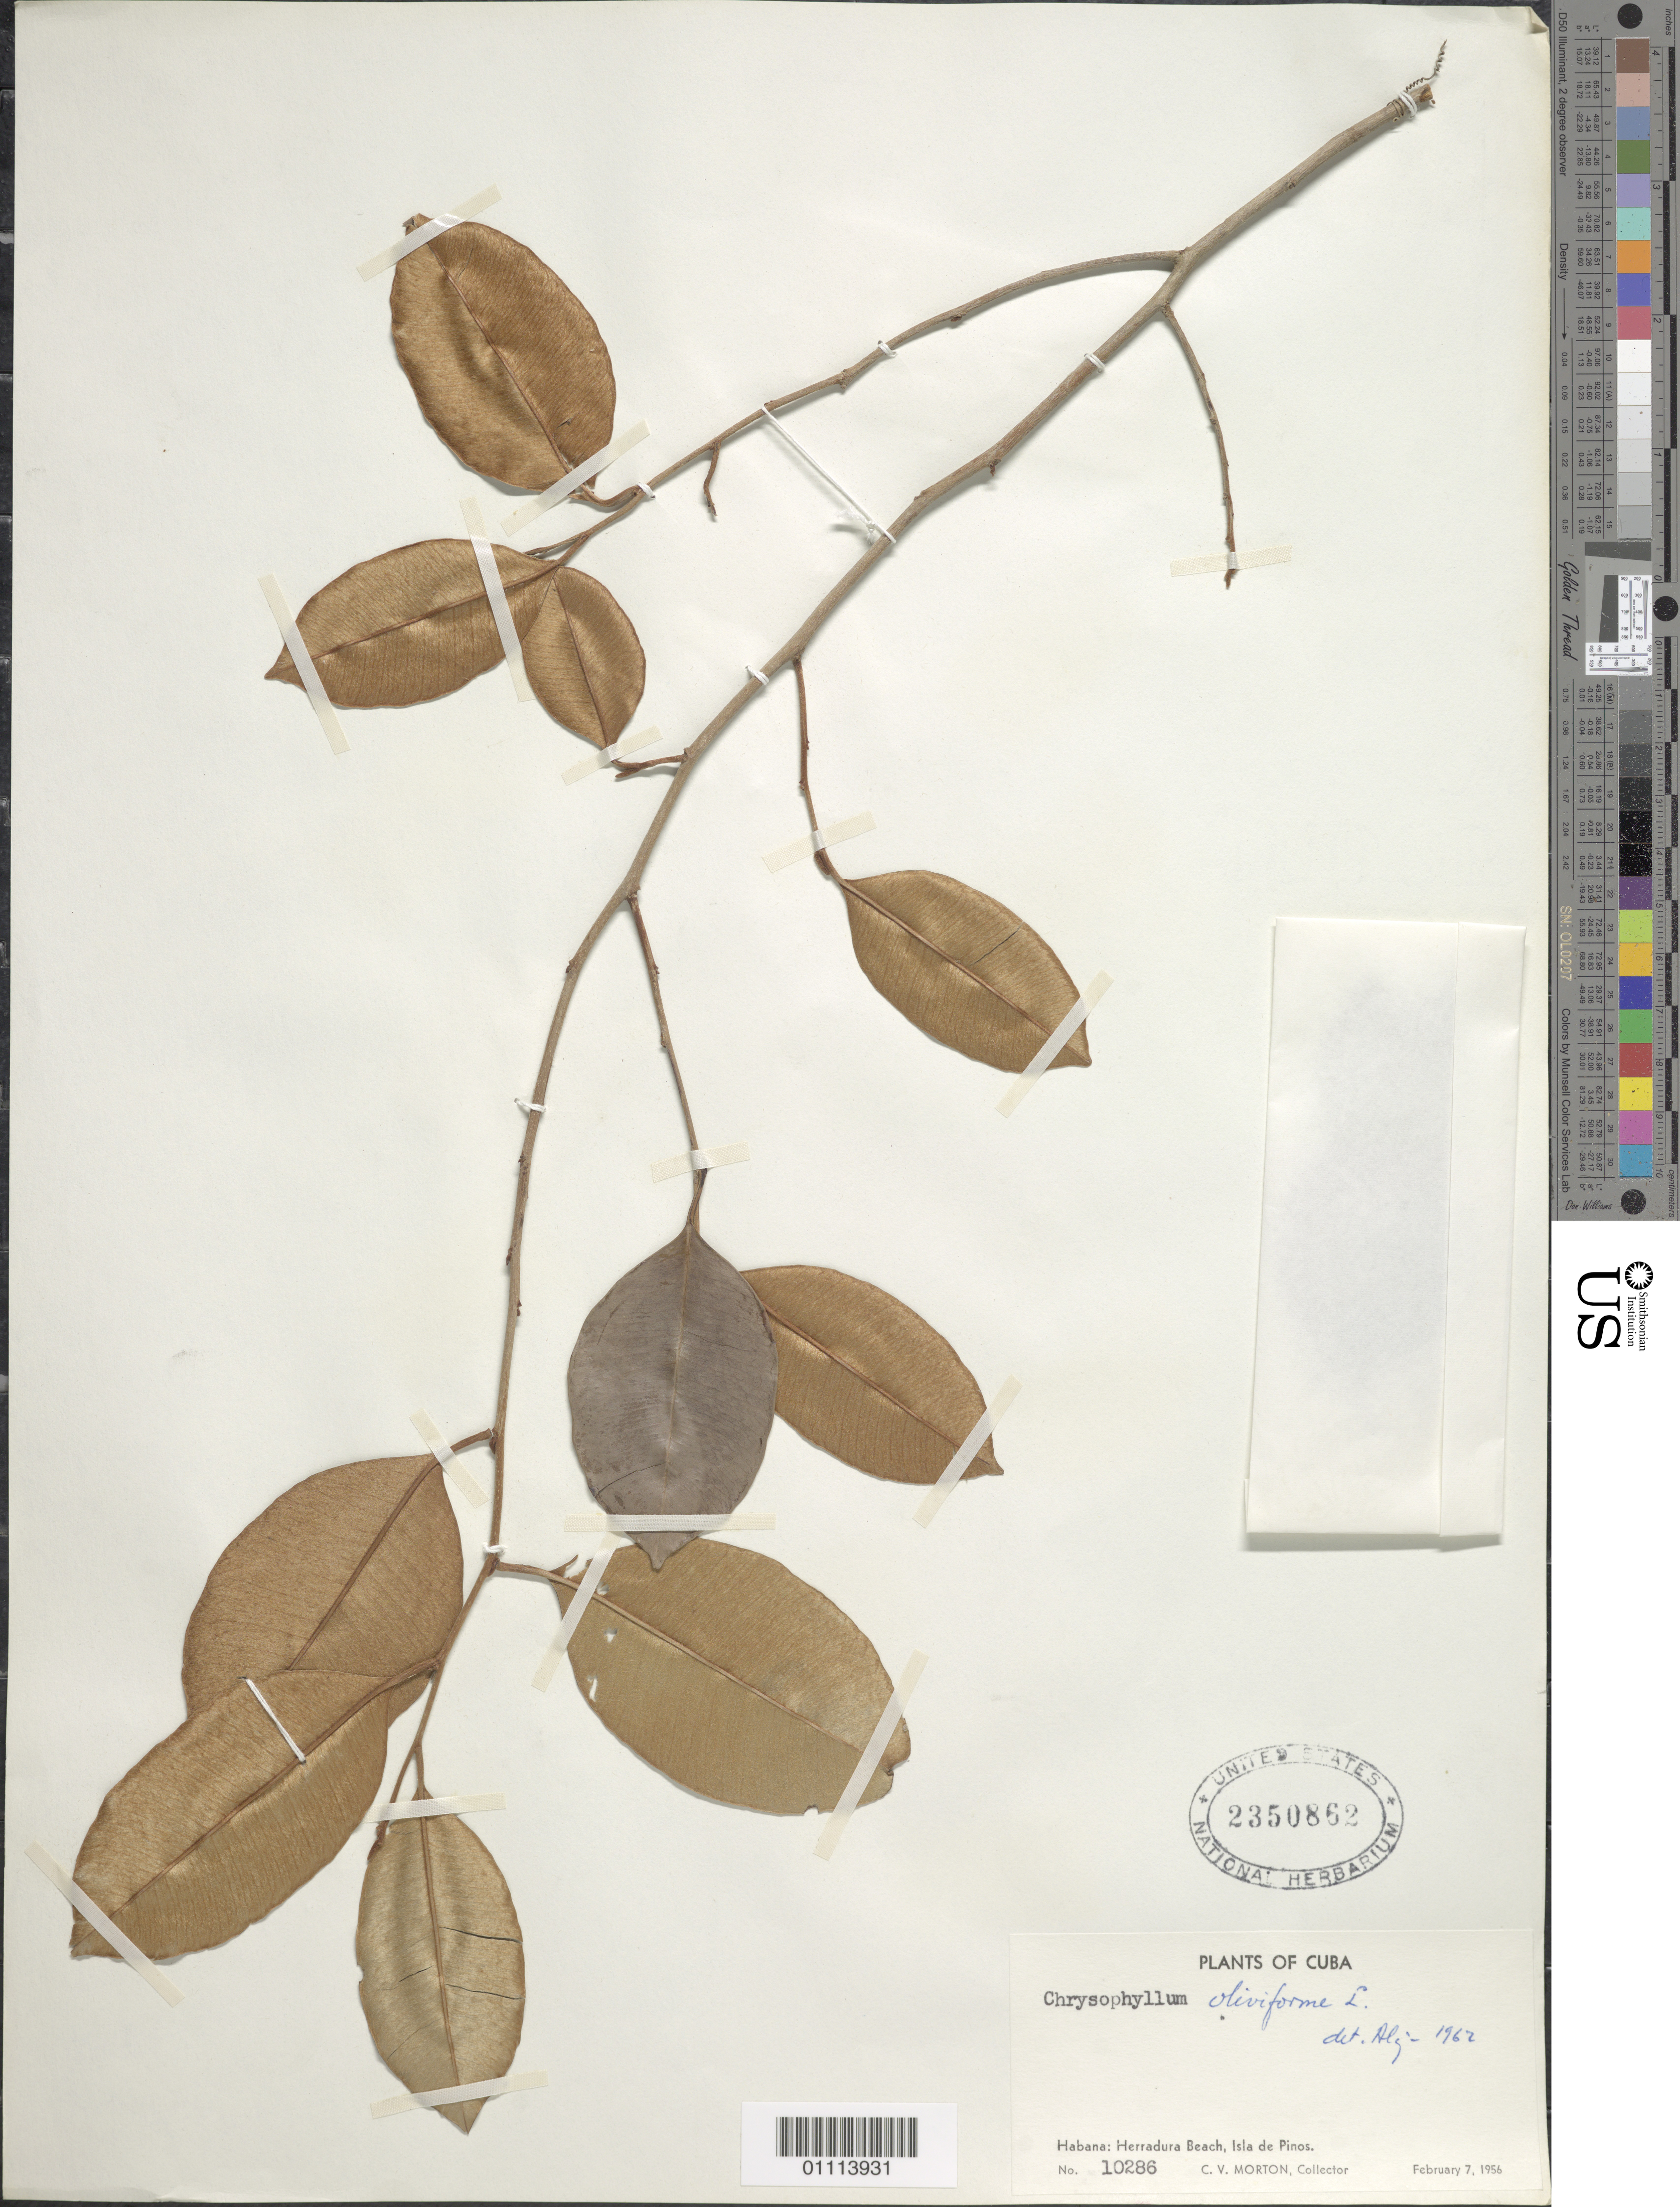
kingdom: Plantae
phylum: Tracheophyta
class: Magnoliopsida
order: Ericales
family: Sapotaceae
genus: Chrysophyllum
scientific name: Chrysophyllum oliviforme var. typicum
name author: Cronq.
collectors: C. V. Morton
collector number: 10286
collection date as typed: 07 Feb 1956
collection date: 1956-02-07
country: Cuba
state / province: Isla de La Juventud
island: Isla de la Juventud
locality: Herradura Beach, Isla de Pinos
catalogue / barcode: US 2350862